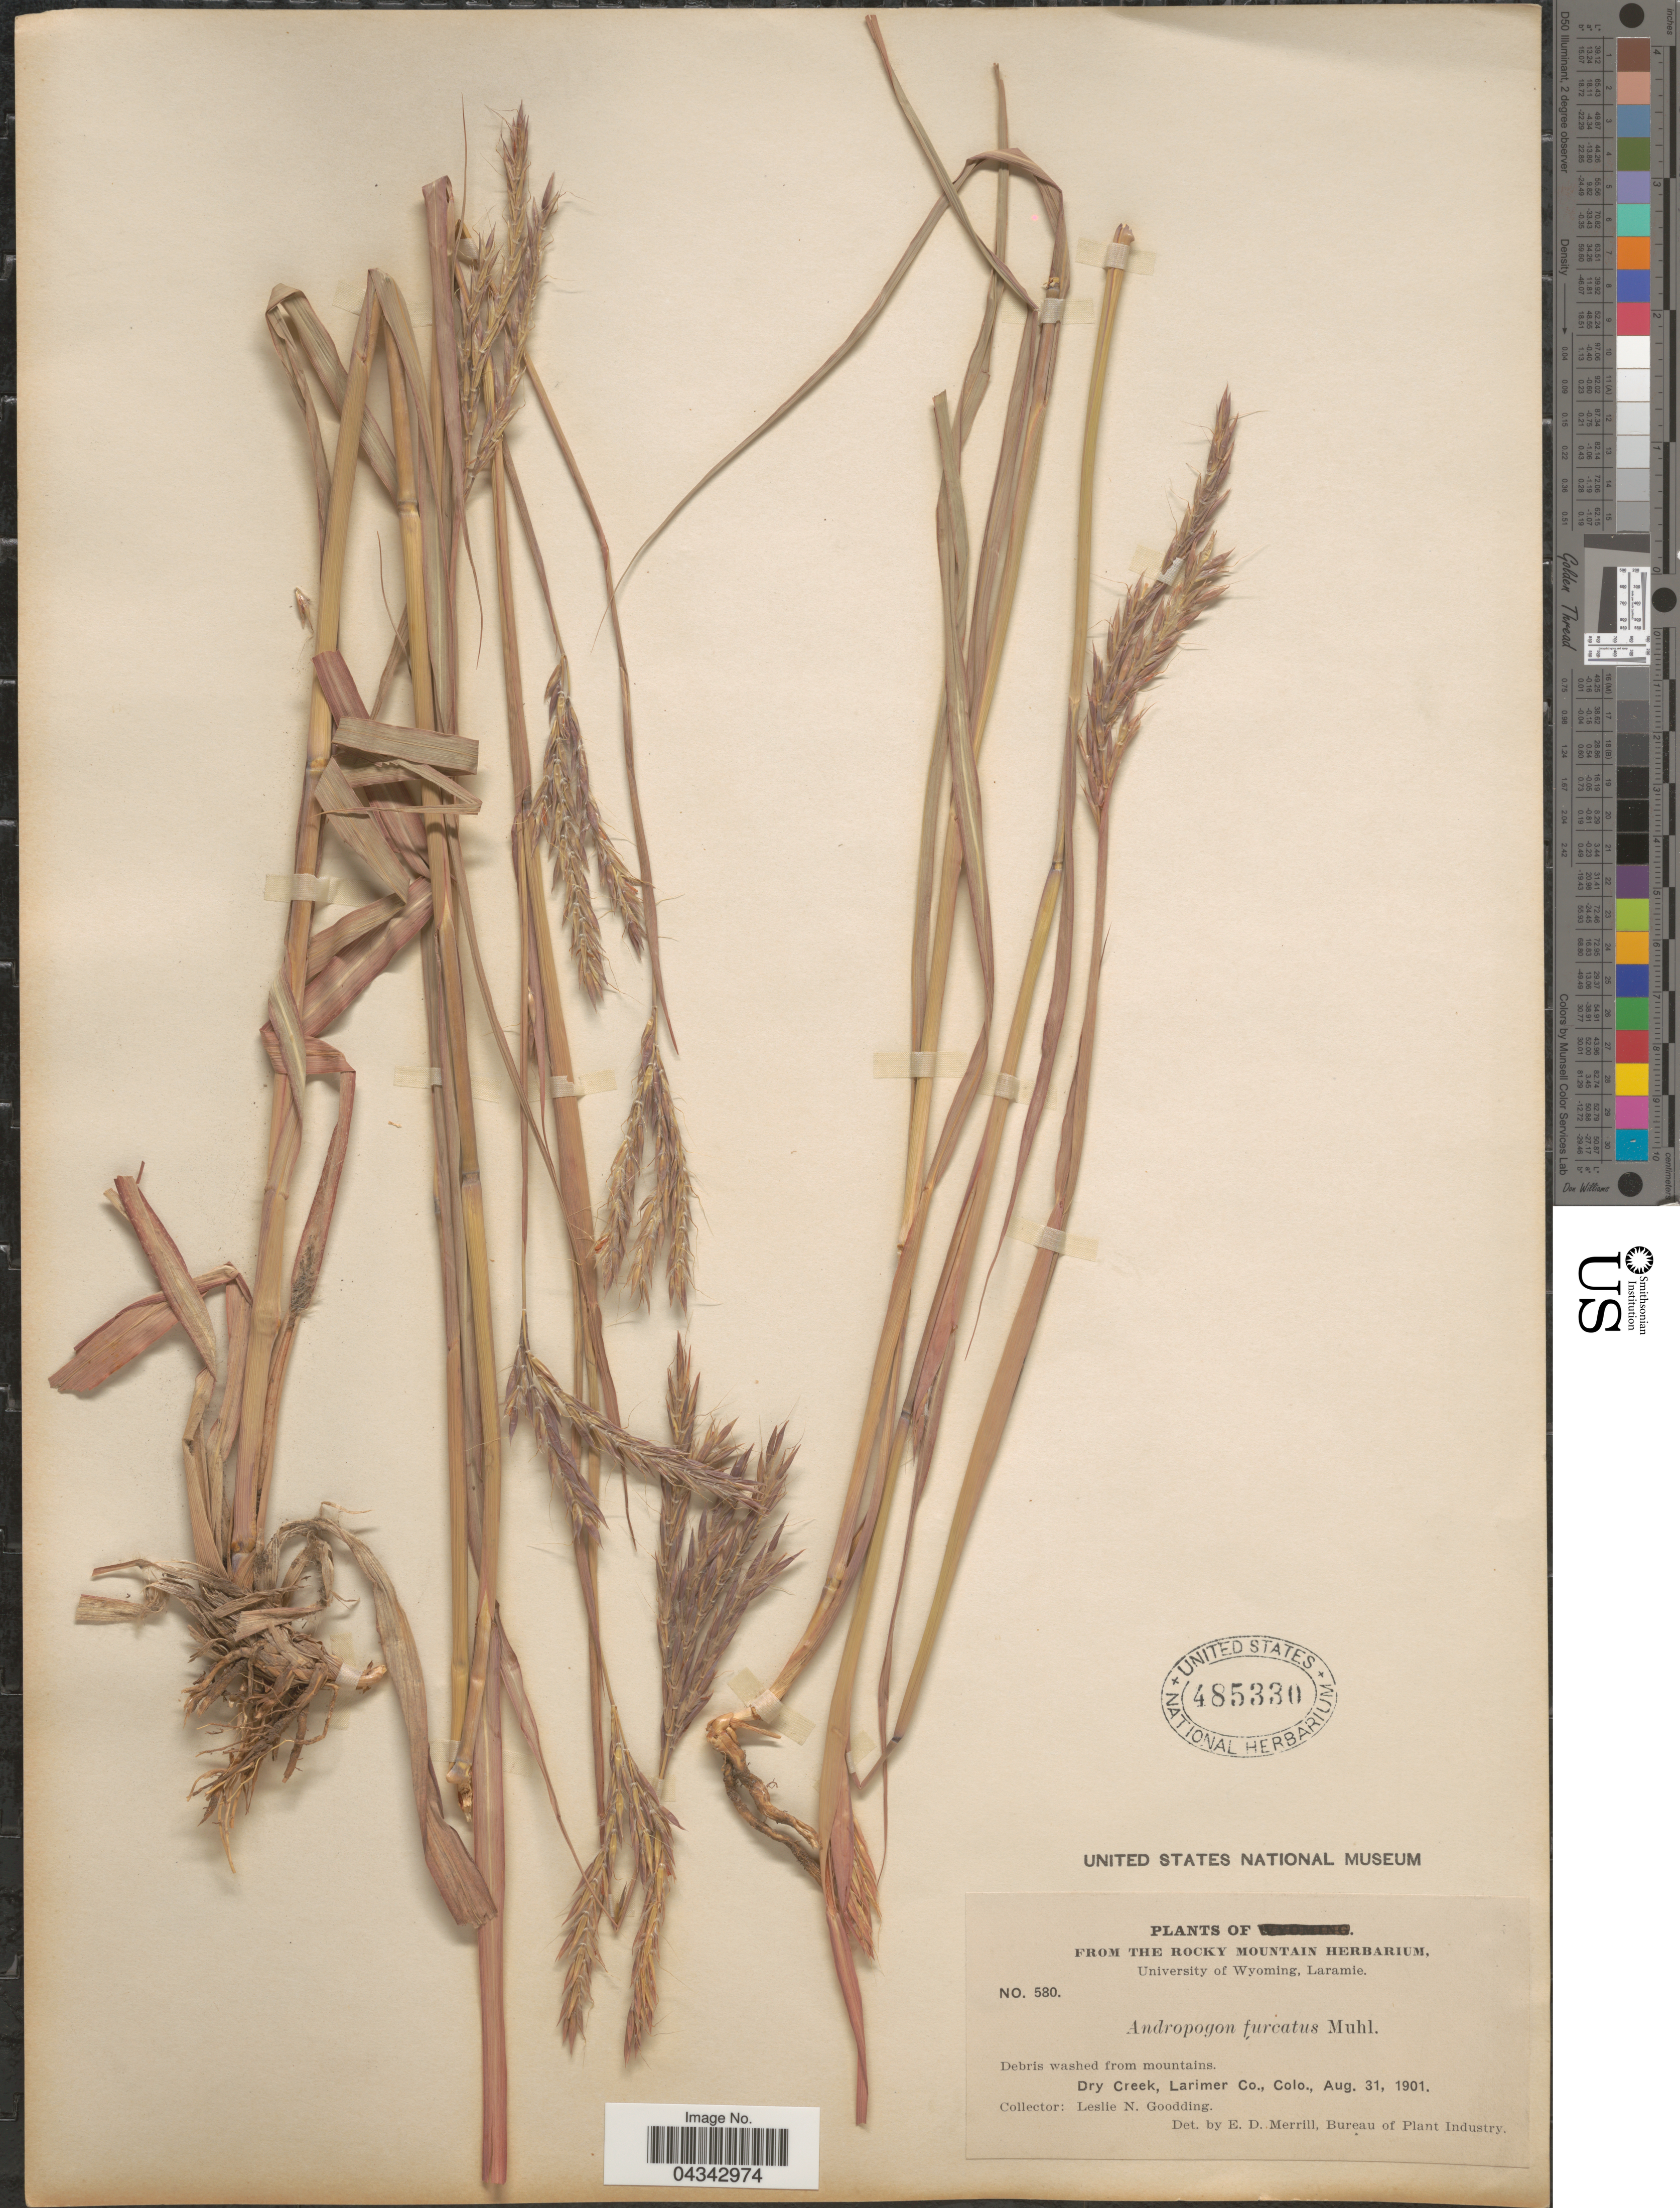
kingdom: Plantae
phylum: Tracheophyta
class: Liliopsida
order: Poales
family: Poaceae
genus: Andropogon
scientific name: Andropogon gerardii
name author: Vitman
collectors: L. N. Goodding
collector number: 580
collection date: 1901-08-31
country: United States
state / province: Colorado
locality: Dry Creek, Larimer Co.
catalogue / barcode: US 485330